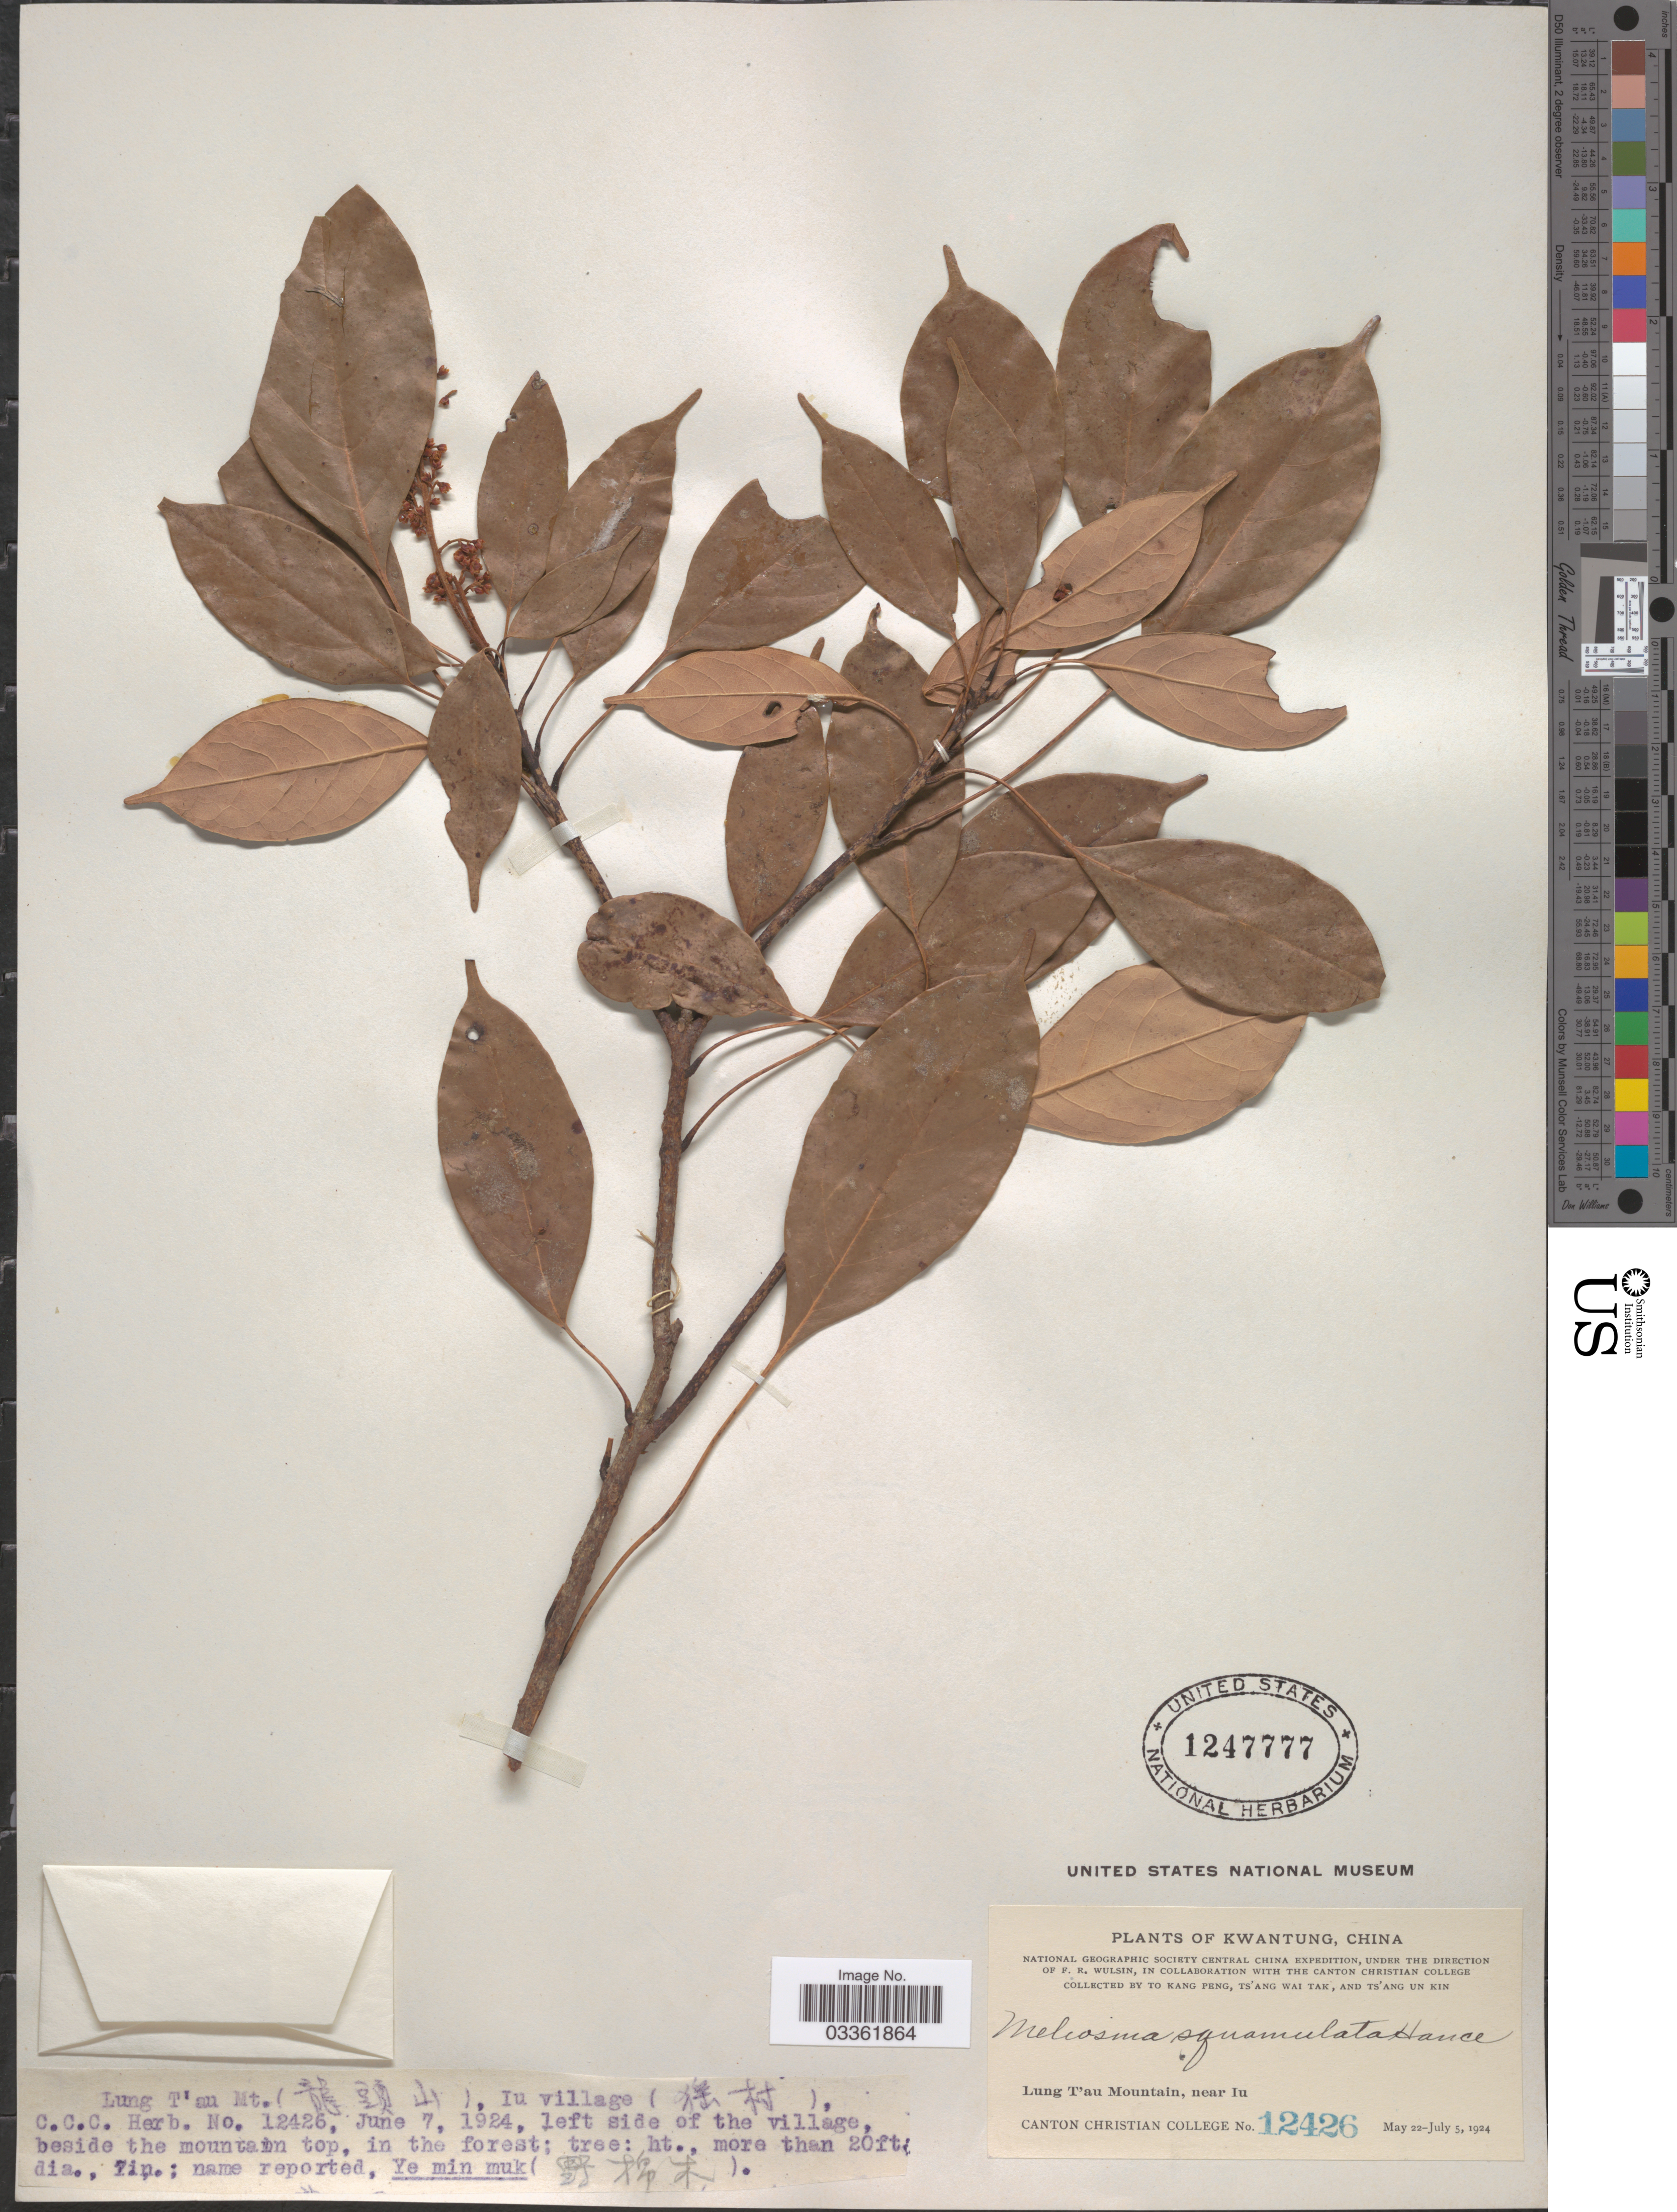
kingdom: Plantae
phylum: Tracheophyta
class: Magnoliopsida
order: Proteales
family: Sabiaceae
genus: Meliosma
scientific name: Meliosma squamulata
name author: Hance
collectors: Kang Peng To, W. T. Tsang & Ts' Ang Un Kin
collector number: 12426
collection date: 1924-06-07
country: China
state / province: Guangdong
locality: Kwantung, Lung T'au Mountain, near Iu, Iu village (X).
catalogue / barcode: US 1247777